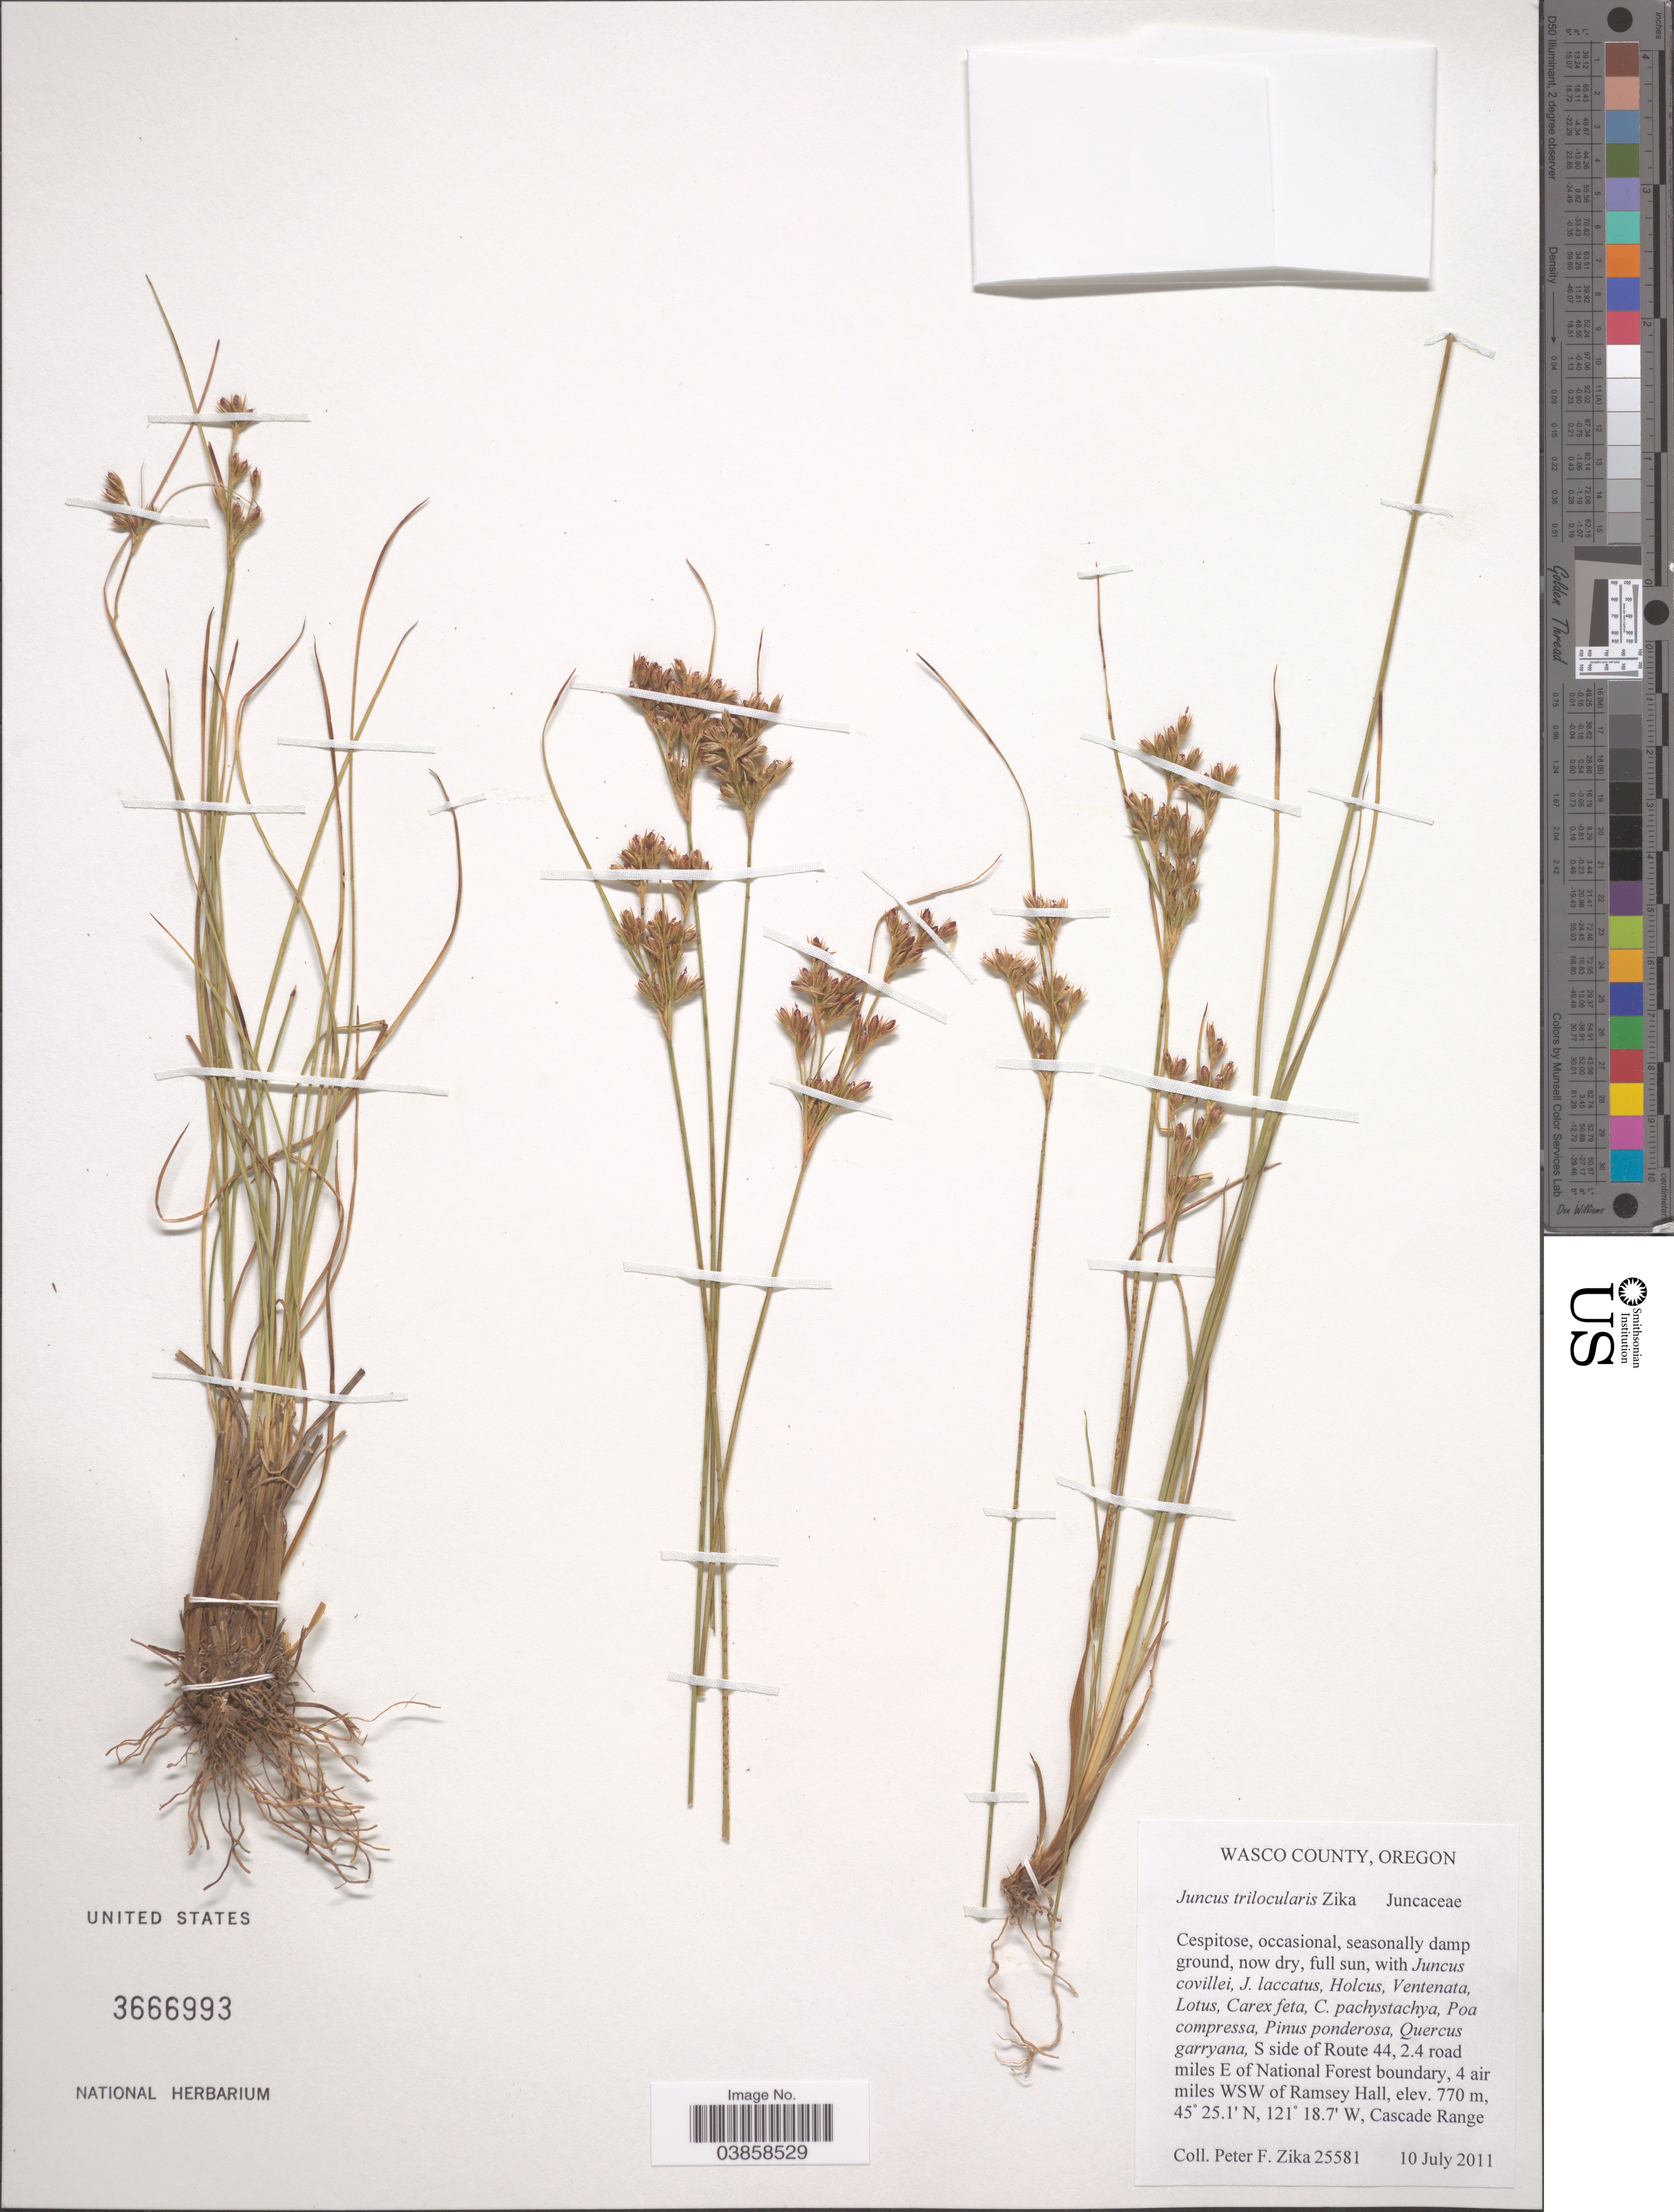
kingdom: Plantae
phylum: Tracheophyta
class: Liliopsida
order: Poales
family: Juncaceae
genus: Juncus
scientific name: Juncus trilocularis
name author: Zika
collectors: P. F. Zika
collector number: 25581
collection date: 2011-07-10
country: United States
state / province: Oregon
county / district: Wasco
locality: Wasco County. S side of Route 44, 2.4 road miles E of National Forest boundary, 4 air miles WSW of Ramsey Hall, Cascade Range.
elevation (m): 770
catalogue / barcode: US 3666993